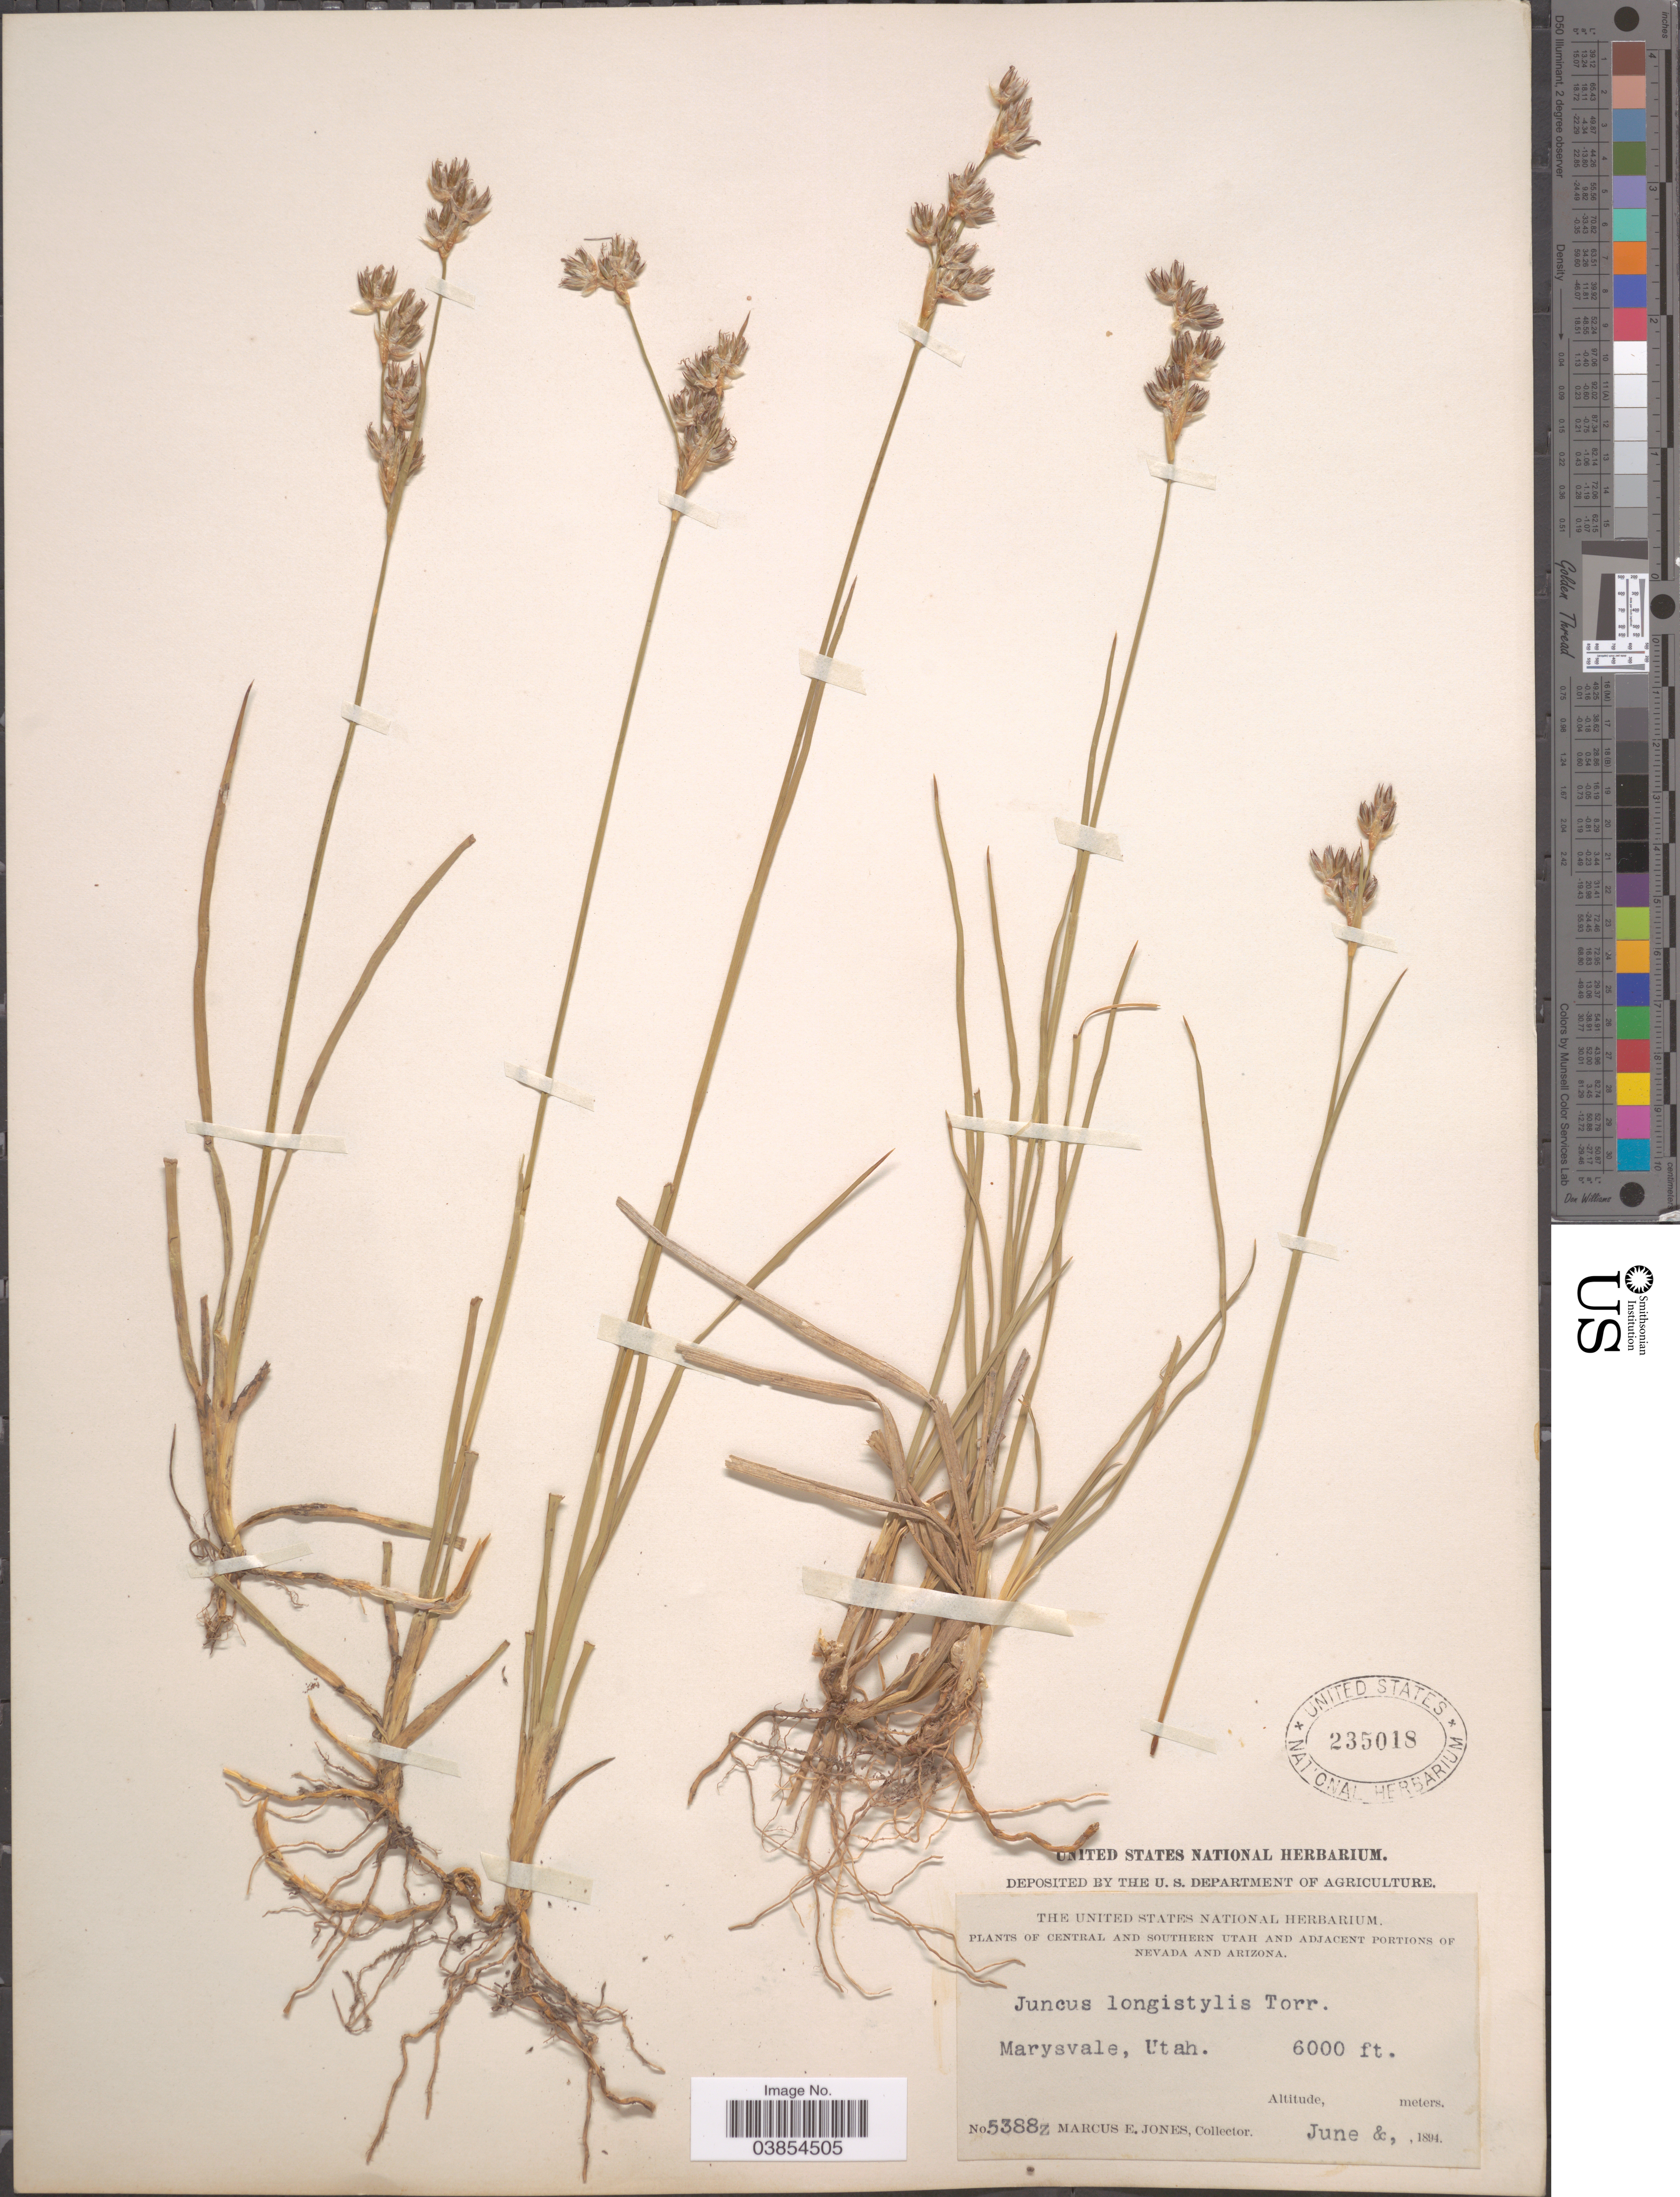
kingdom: Plantae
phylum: Tracheophyta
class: Liliopsida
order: Poales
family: Juncaceae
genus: Juncus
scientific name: Juncus longistylis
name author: Torr.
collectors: M. E. Jones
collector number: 5388z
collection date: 1894-06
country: United States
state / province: Utah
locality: Central and Southern Utah. Marysvale.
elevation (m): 1829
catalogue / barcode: US 235018